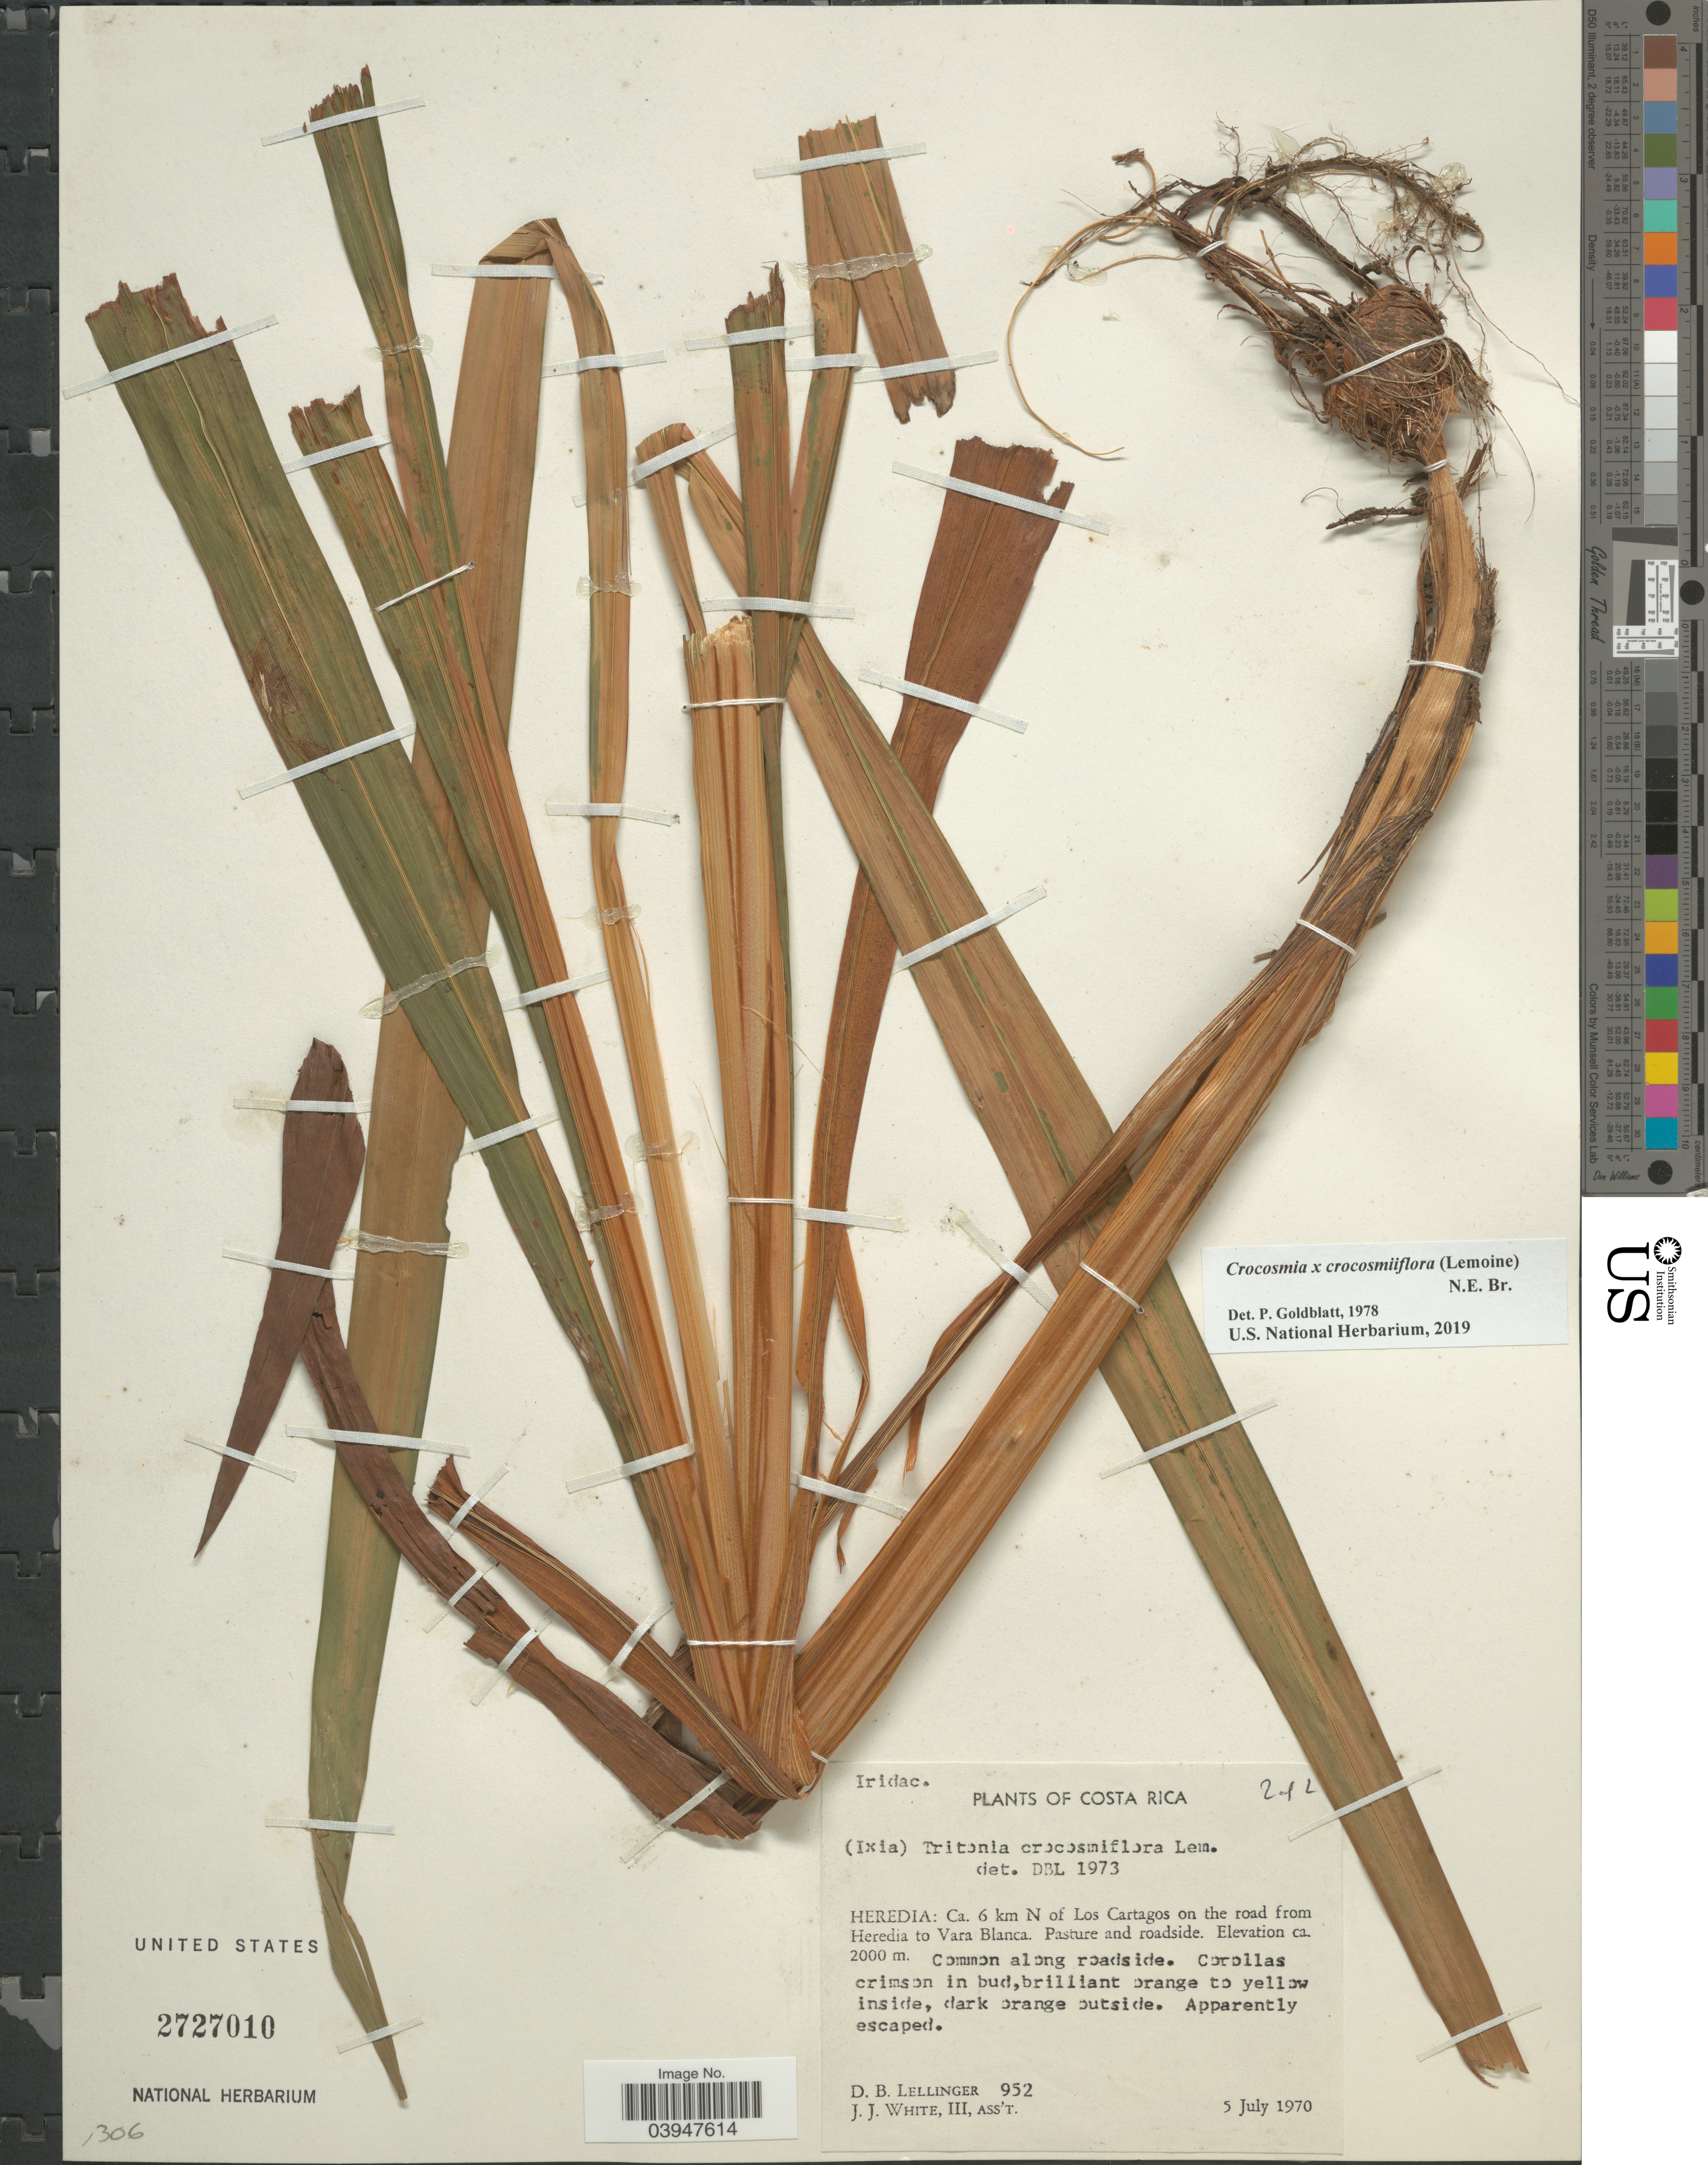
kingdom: Plantae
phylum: Tracheophyta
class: Liliopsida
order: Asparagales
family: Iridaceae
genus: Crocosmia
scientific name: Crocosmia x crocosmiiflora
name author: (Lemoine) N.E. Br.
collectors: D. B. Lellinger & J. J. White III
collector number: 952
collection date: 1970-07-05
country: Costa Rica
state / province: Heredia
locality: Ca. 6 km N of Los Cartagos on the road from Heredia to Vara Blanca.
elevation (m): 2000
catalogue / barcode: US 2727010